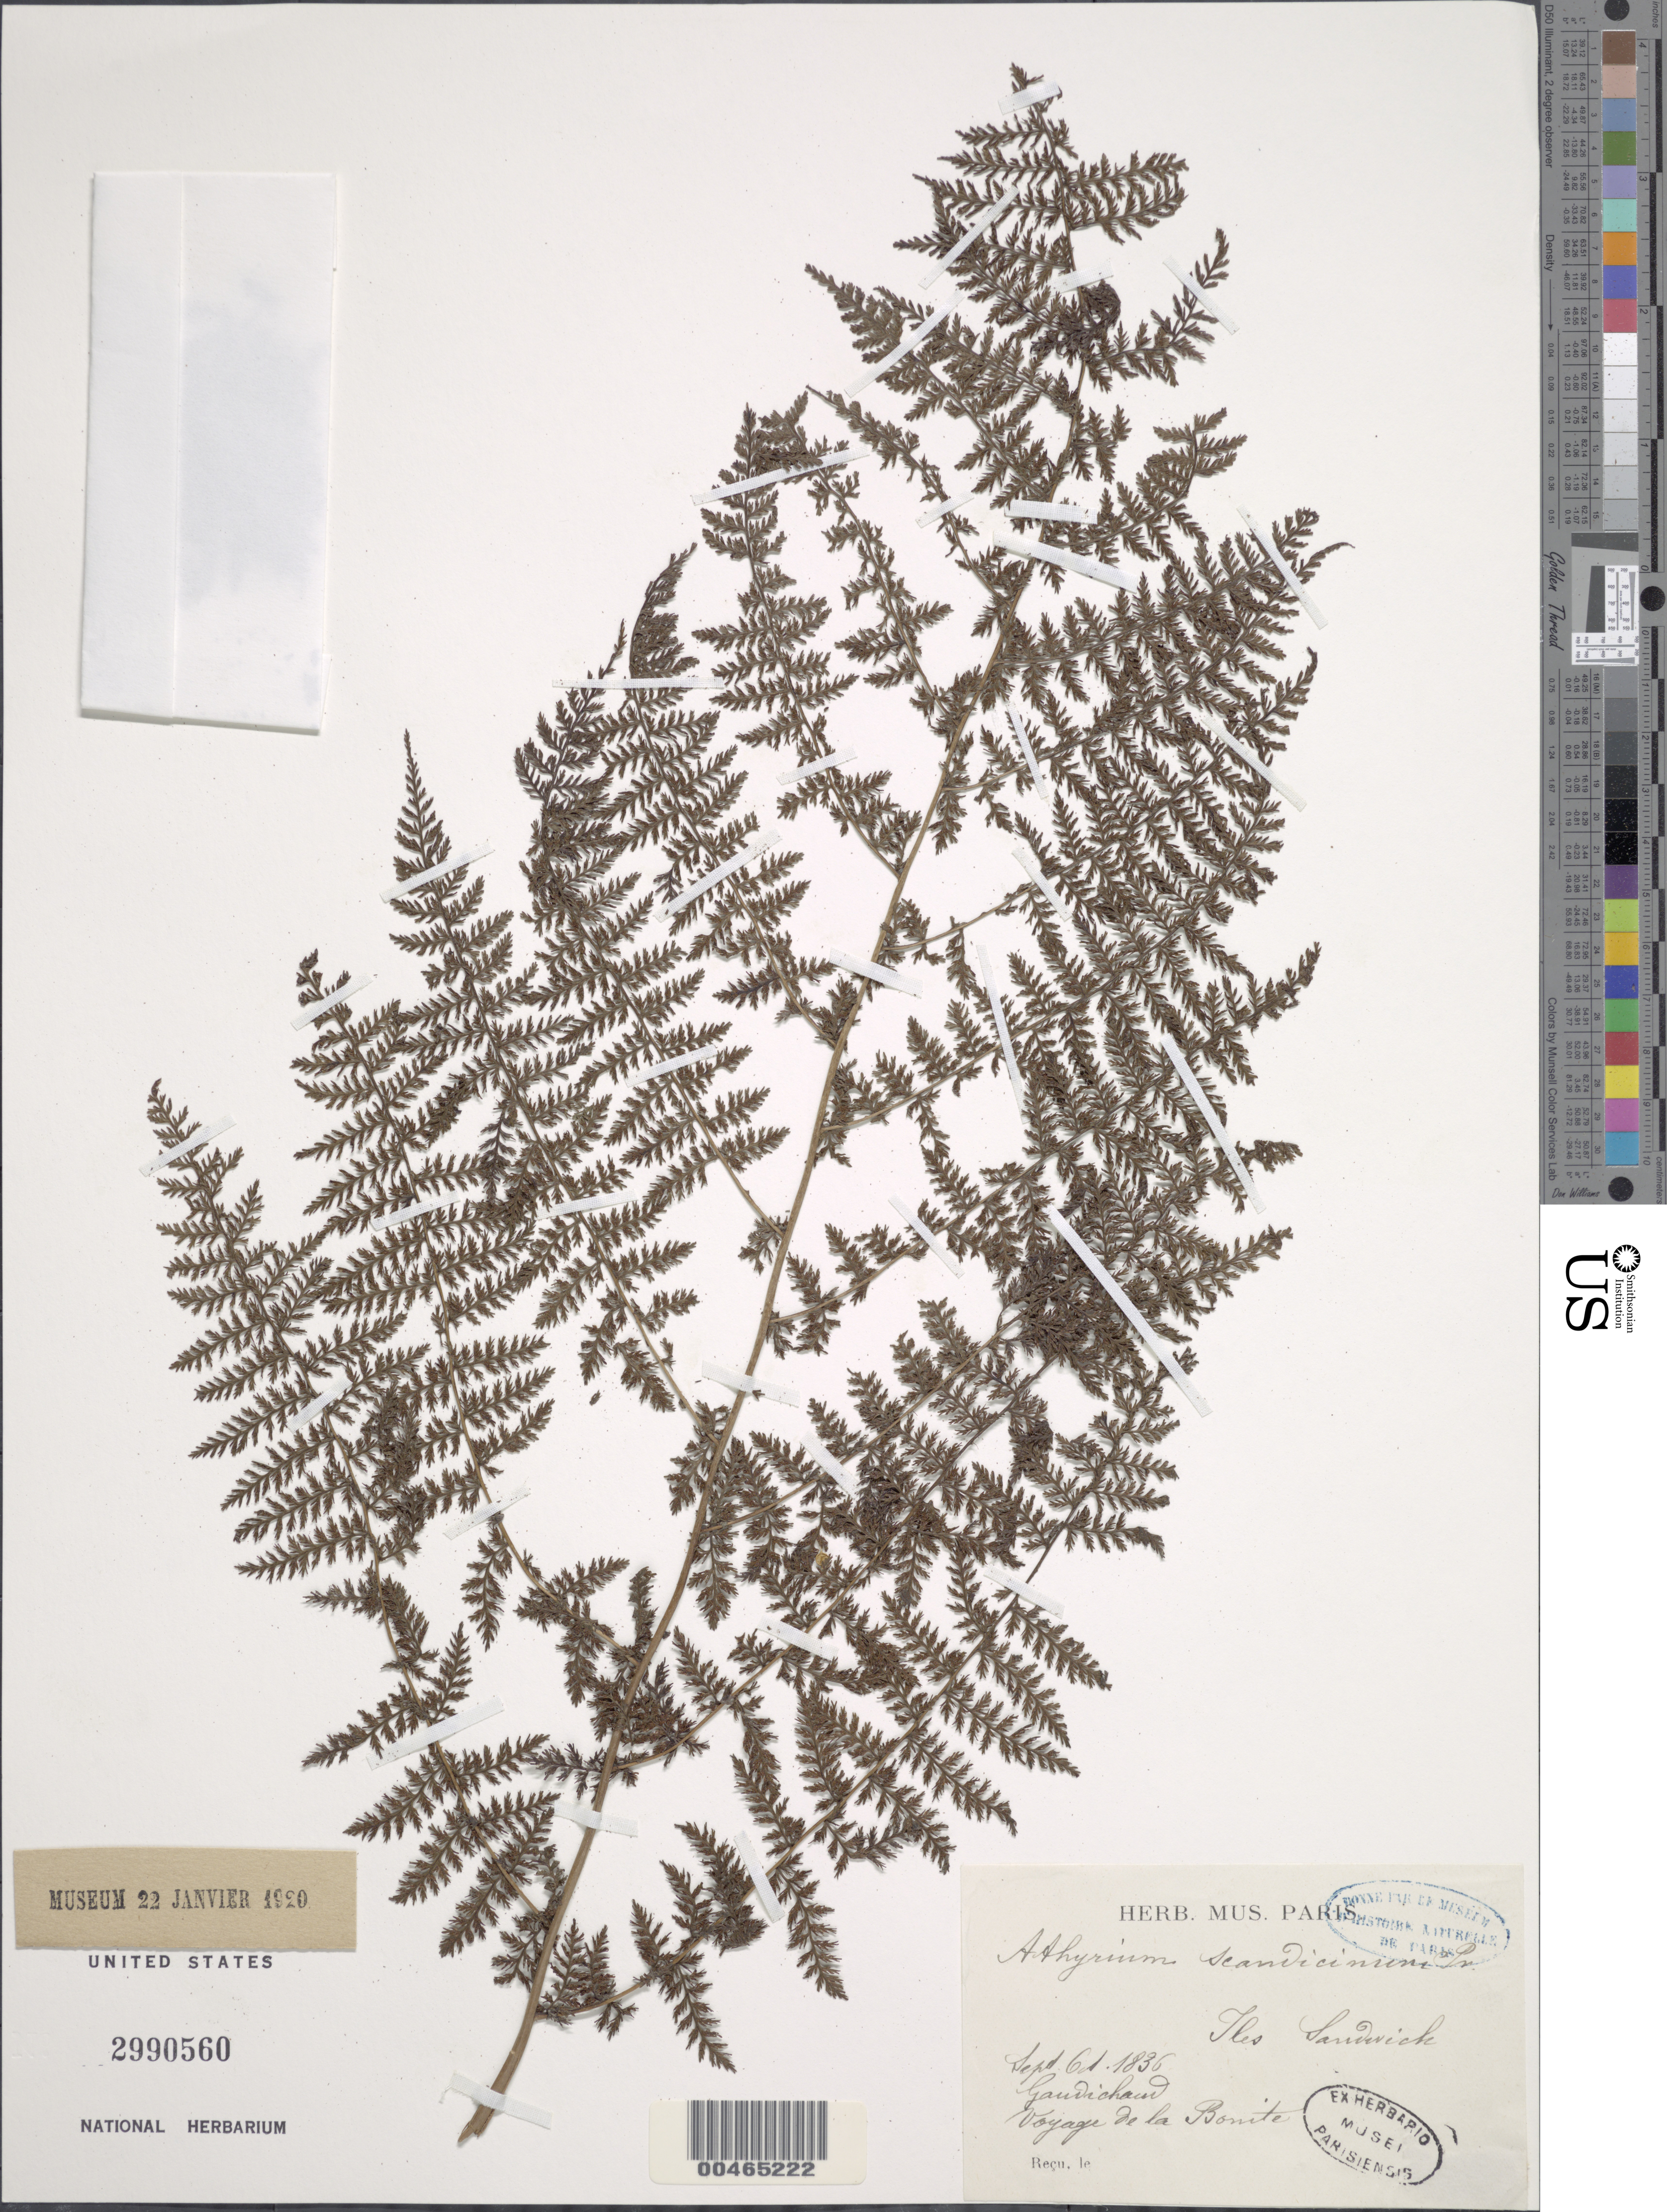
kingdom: Plantae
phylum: Tracheophyta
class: Polypodiopsida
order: Polypodiales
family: Athyriaceae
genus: Athyrium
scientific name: Athyrium microphyllum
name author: (Sm.) Alston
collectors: C. Gaudichaud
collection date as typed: Sep 1836 to Oct 1836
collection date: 1836-09/1836-10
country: United States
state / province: Hawaii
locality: Sandwich Islands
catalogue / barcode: US 2990560